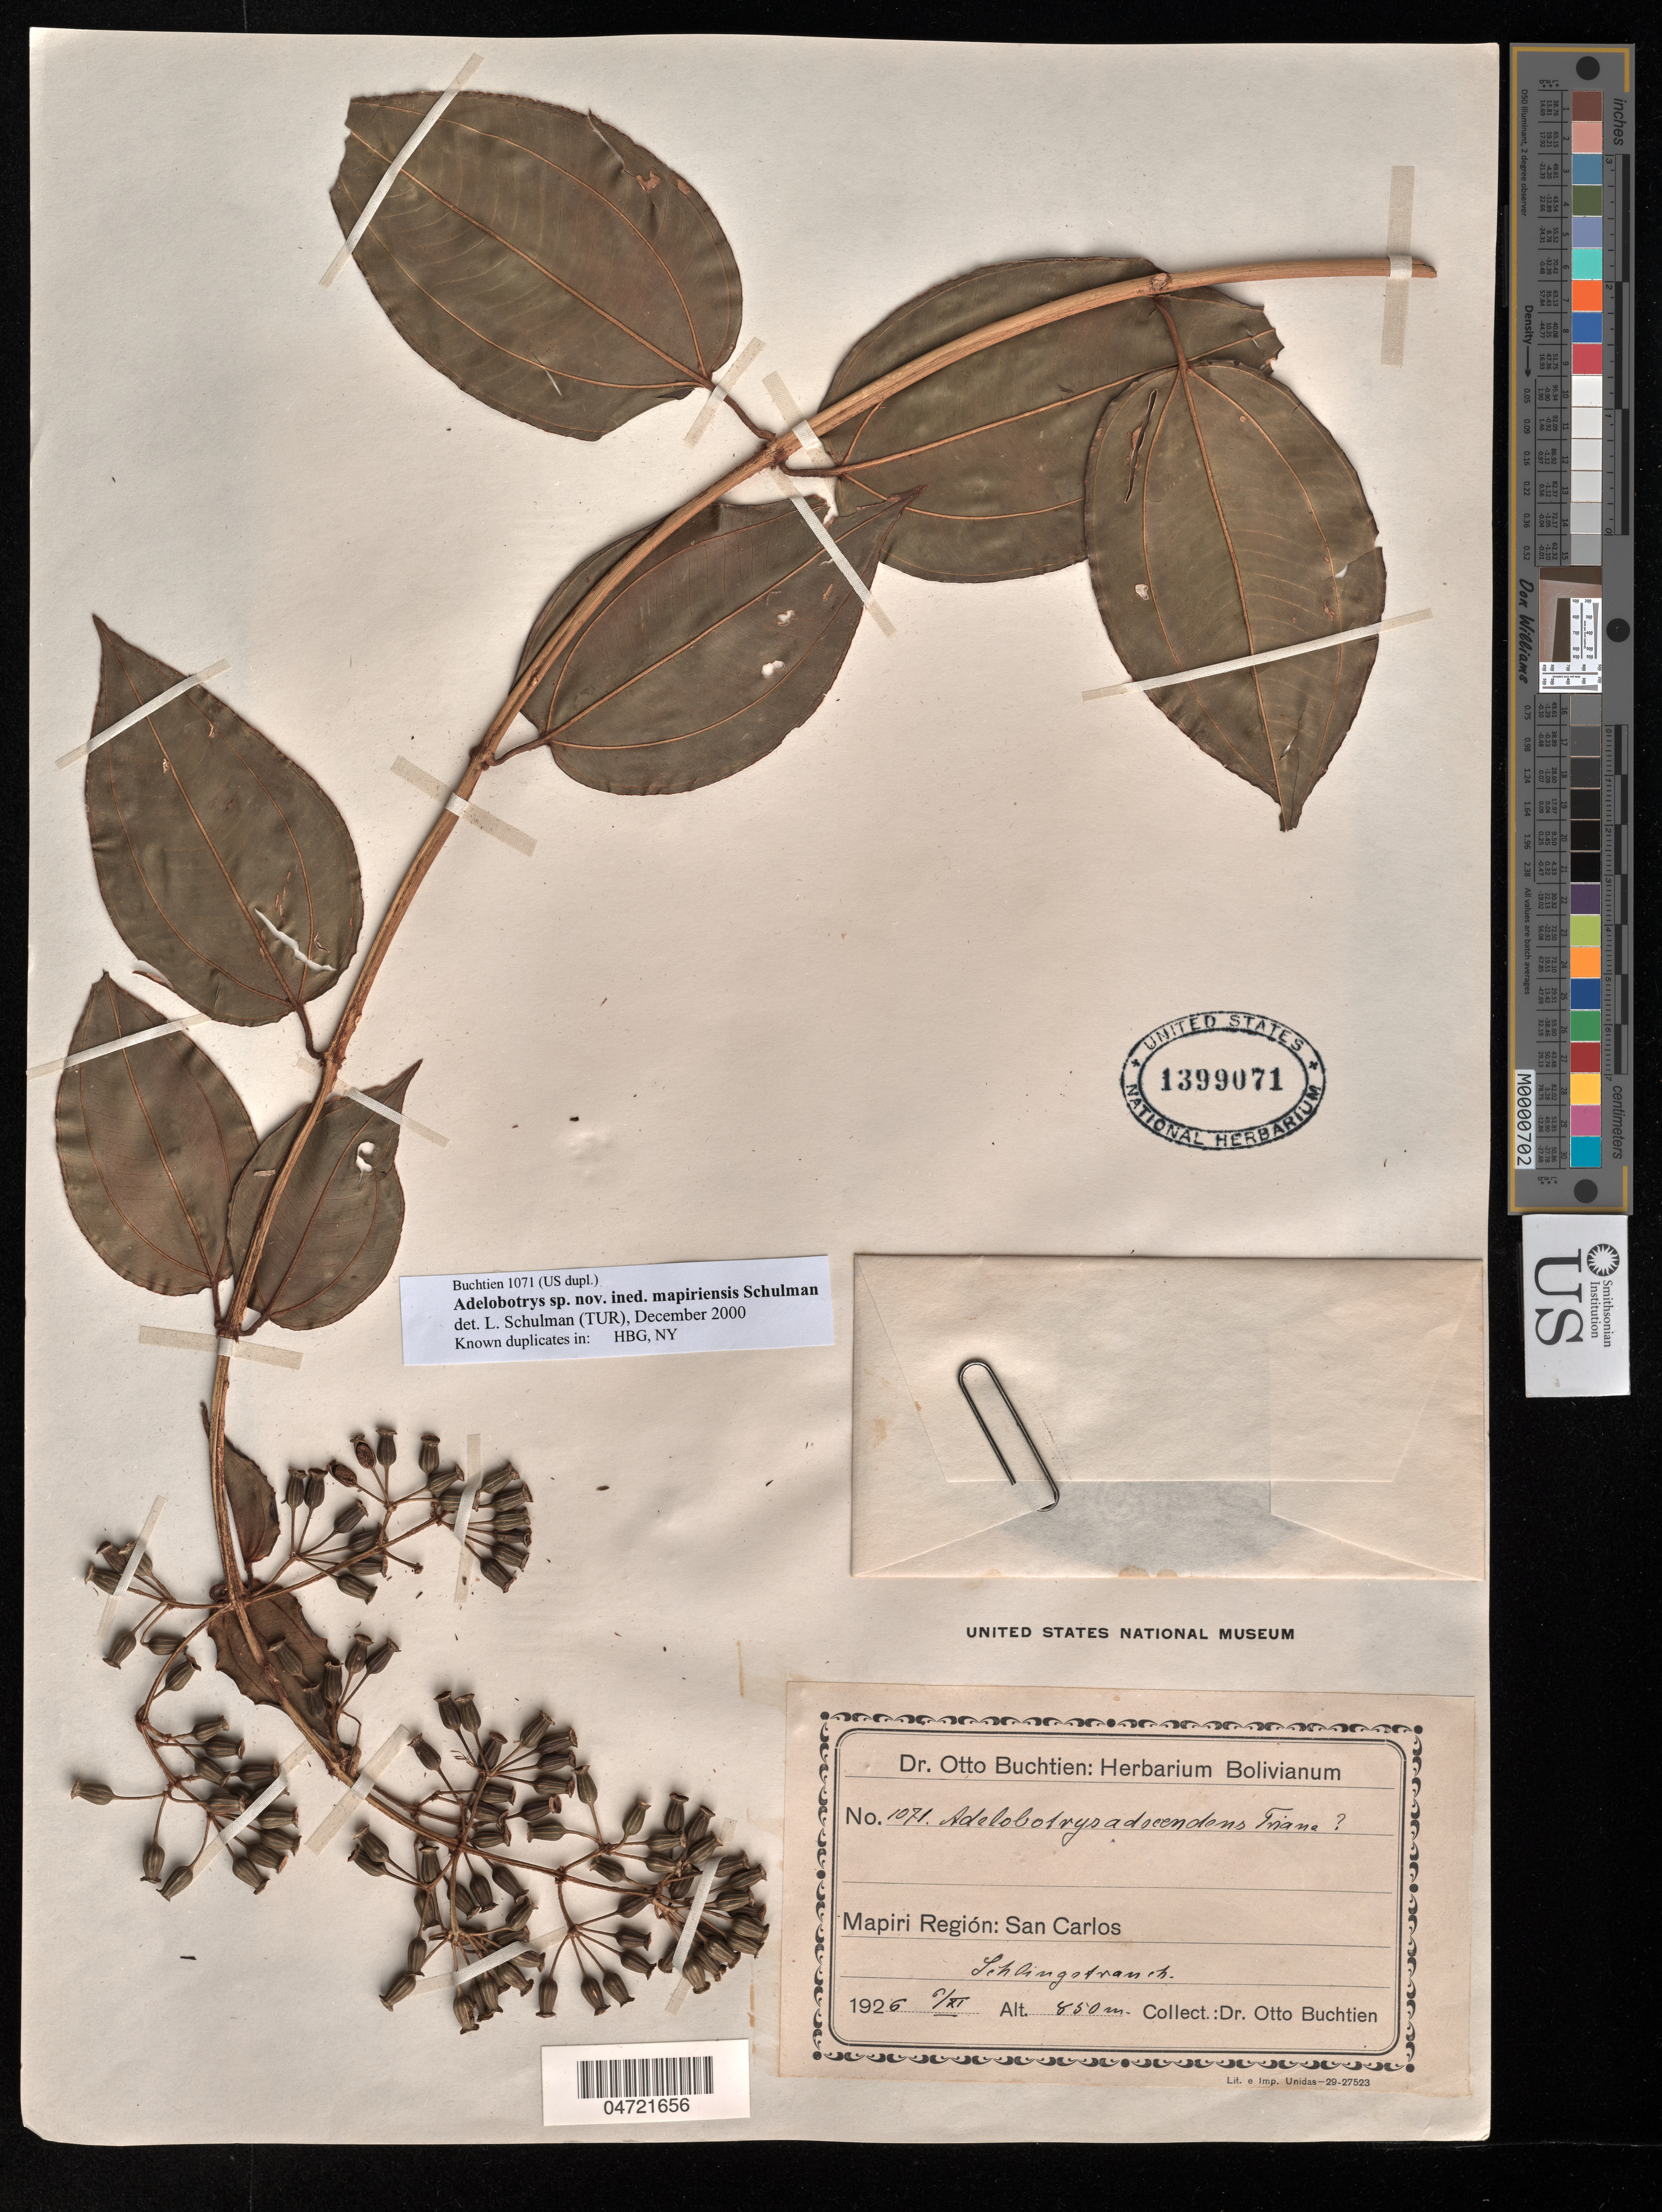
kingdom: Plantae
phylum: Tracheophyta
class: Magnoliopsida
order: Myrtales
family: Melastomataceae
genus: Adelobotrys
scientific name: Adelobotrys sp. nov.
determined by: Schulman, Leif, (TUR), University of Turku (FINLAND)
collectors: O. Buchtien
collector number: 1071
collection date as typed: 06 Nov 1926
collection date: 1926-11-06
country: Bolivia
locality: Mapiri Region: San Carlos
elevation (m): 850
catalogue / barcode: US 1399071